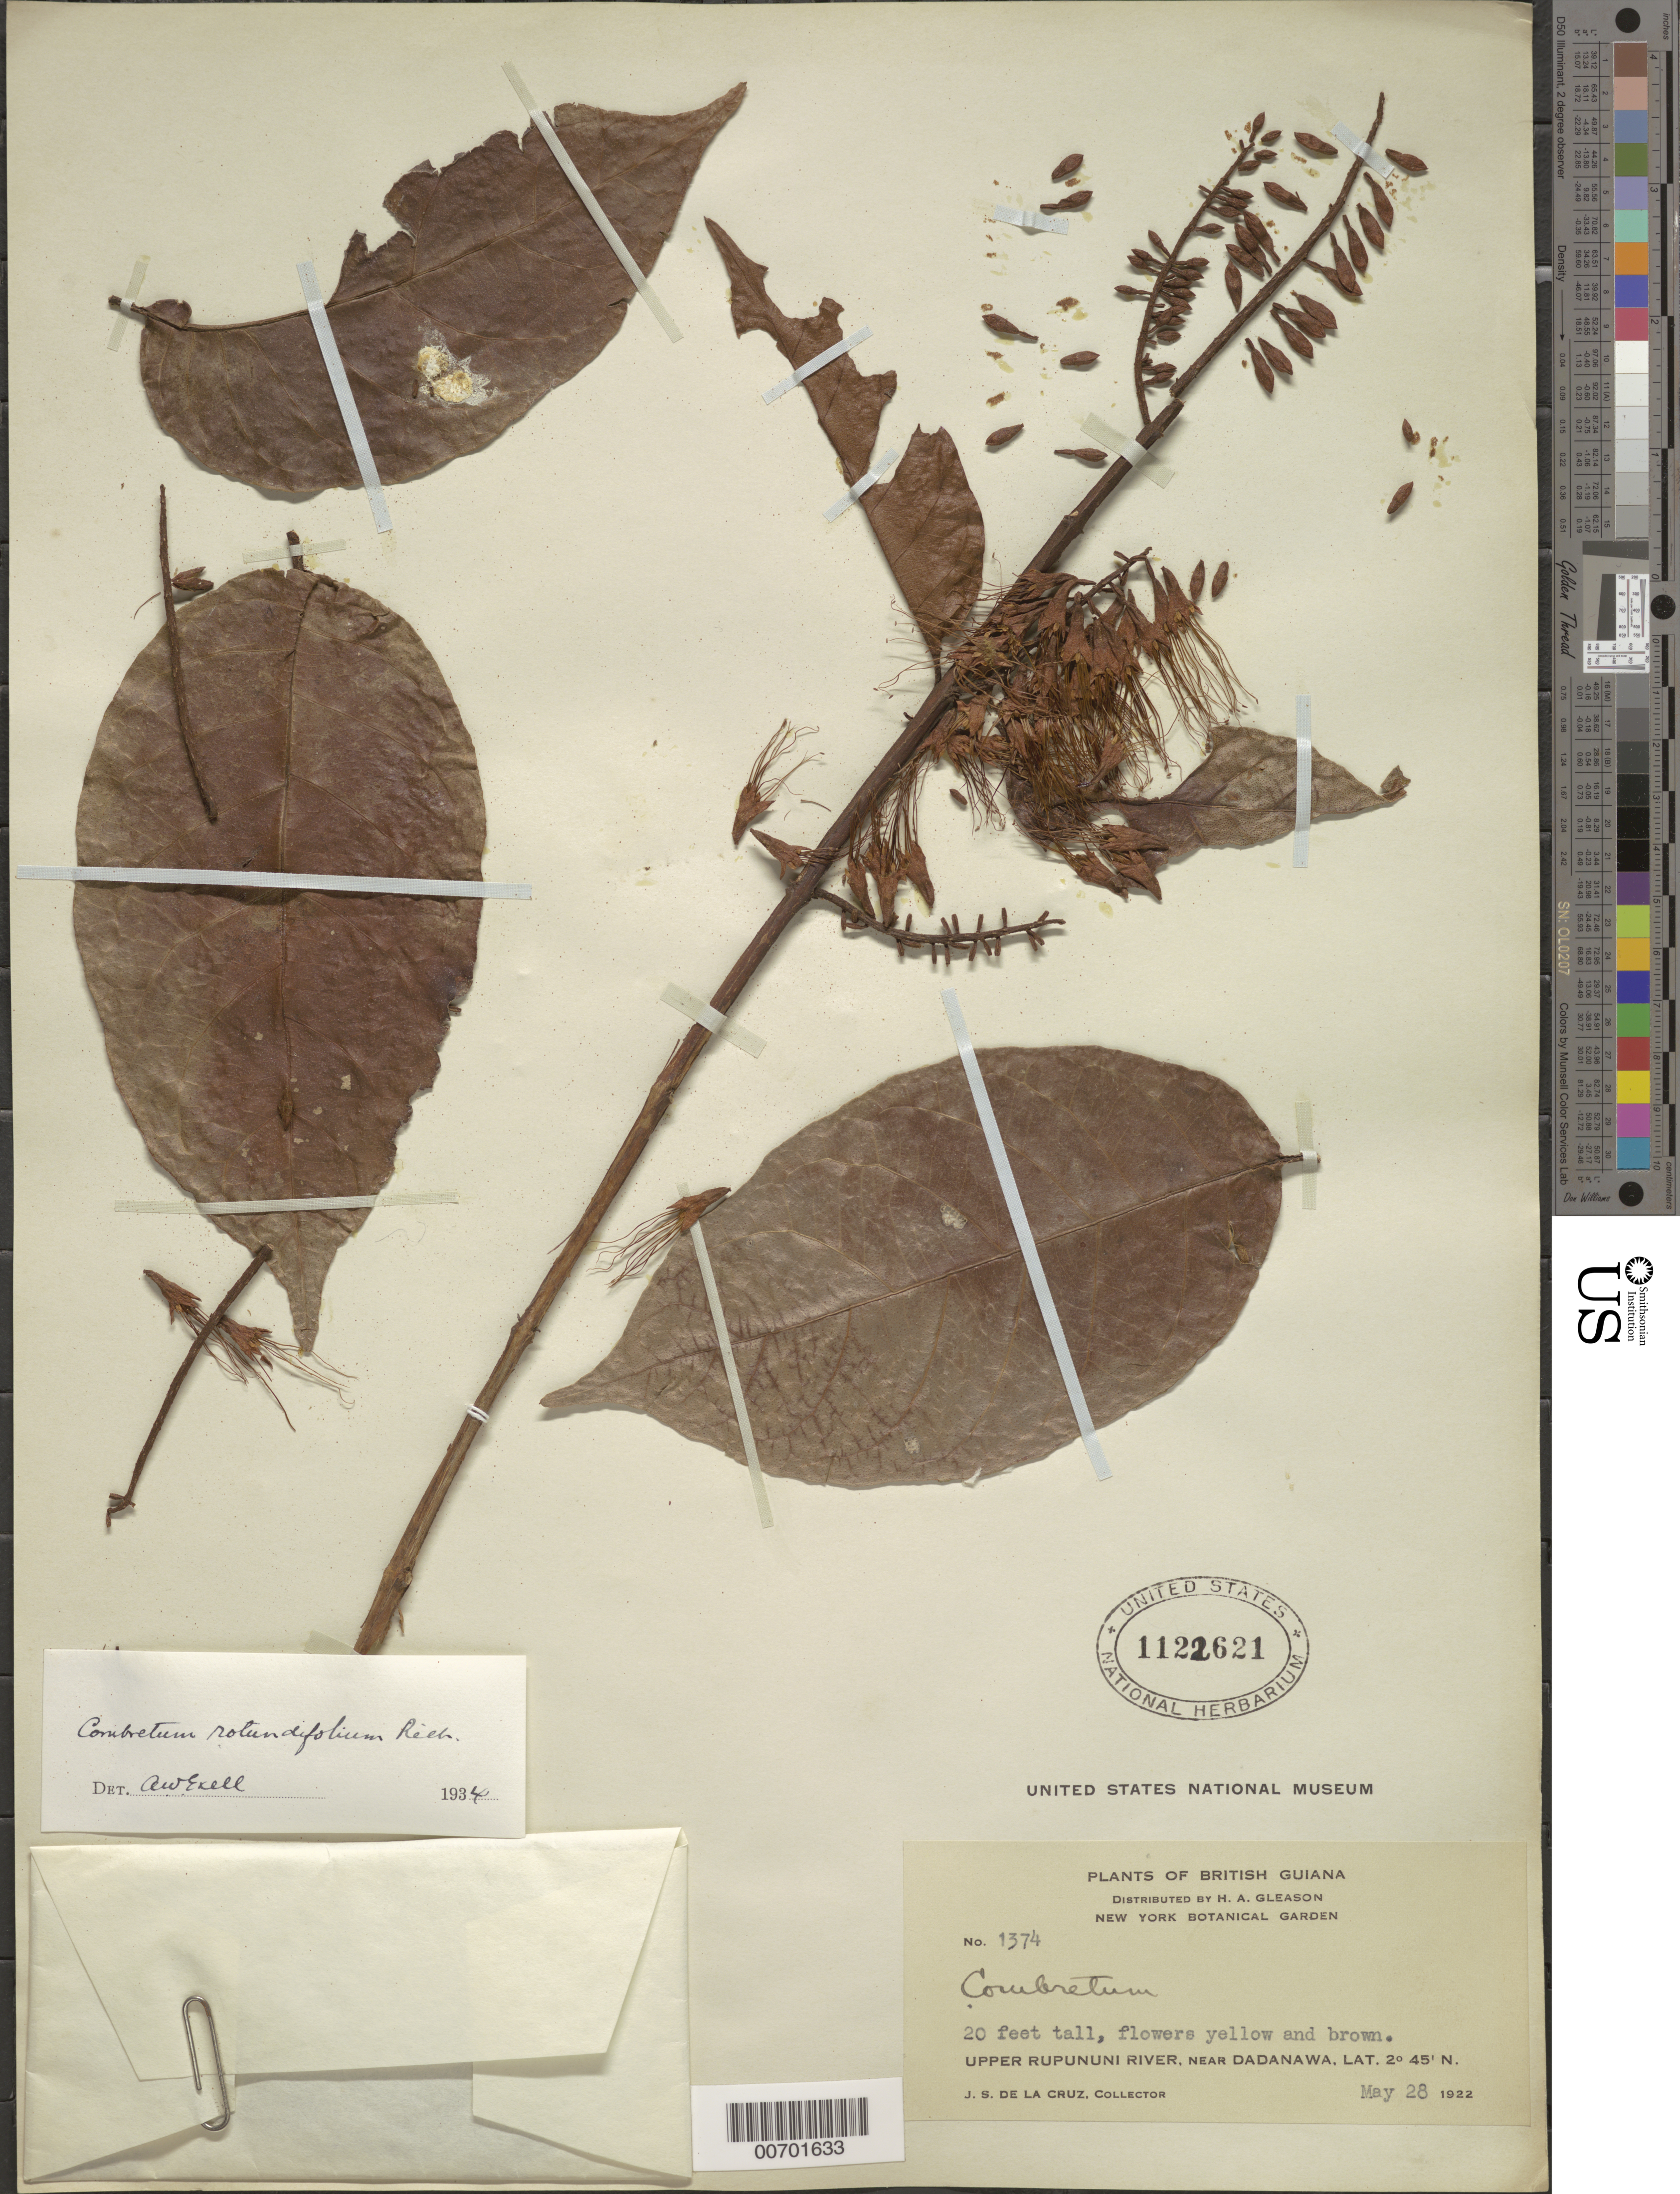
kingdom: Plantae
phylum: Tracheophyta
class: Magnoliopsida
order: Myrtales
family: Combretaceae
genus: Combretum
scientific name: Combretum rotundifolium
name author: Rich.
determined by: Exell, A. W.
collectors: J. S. de la Cruz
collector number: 1374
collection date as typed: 28-May-22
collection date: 1922-05-28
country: Guyana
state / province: U. Takutu-U. Essequibo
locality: Dadanawa, vic., upper Rupununi R.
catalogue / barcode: US 1122621